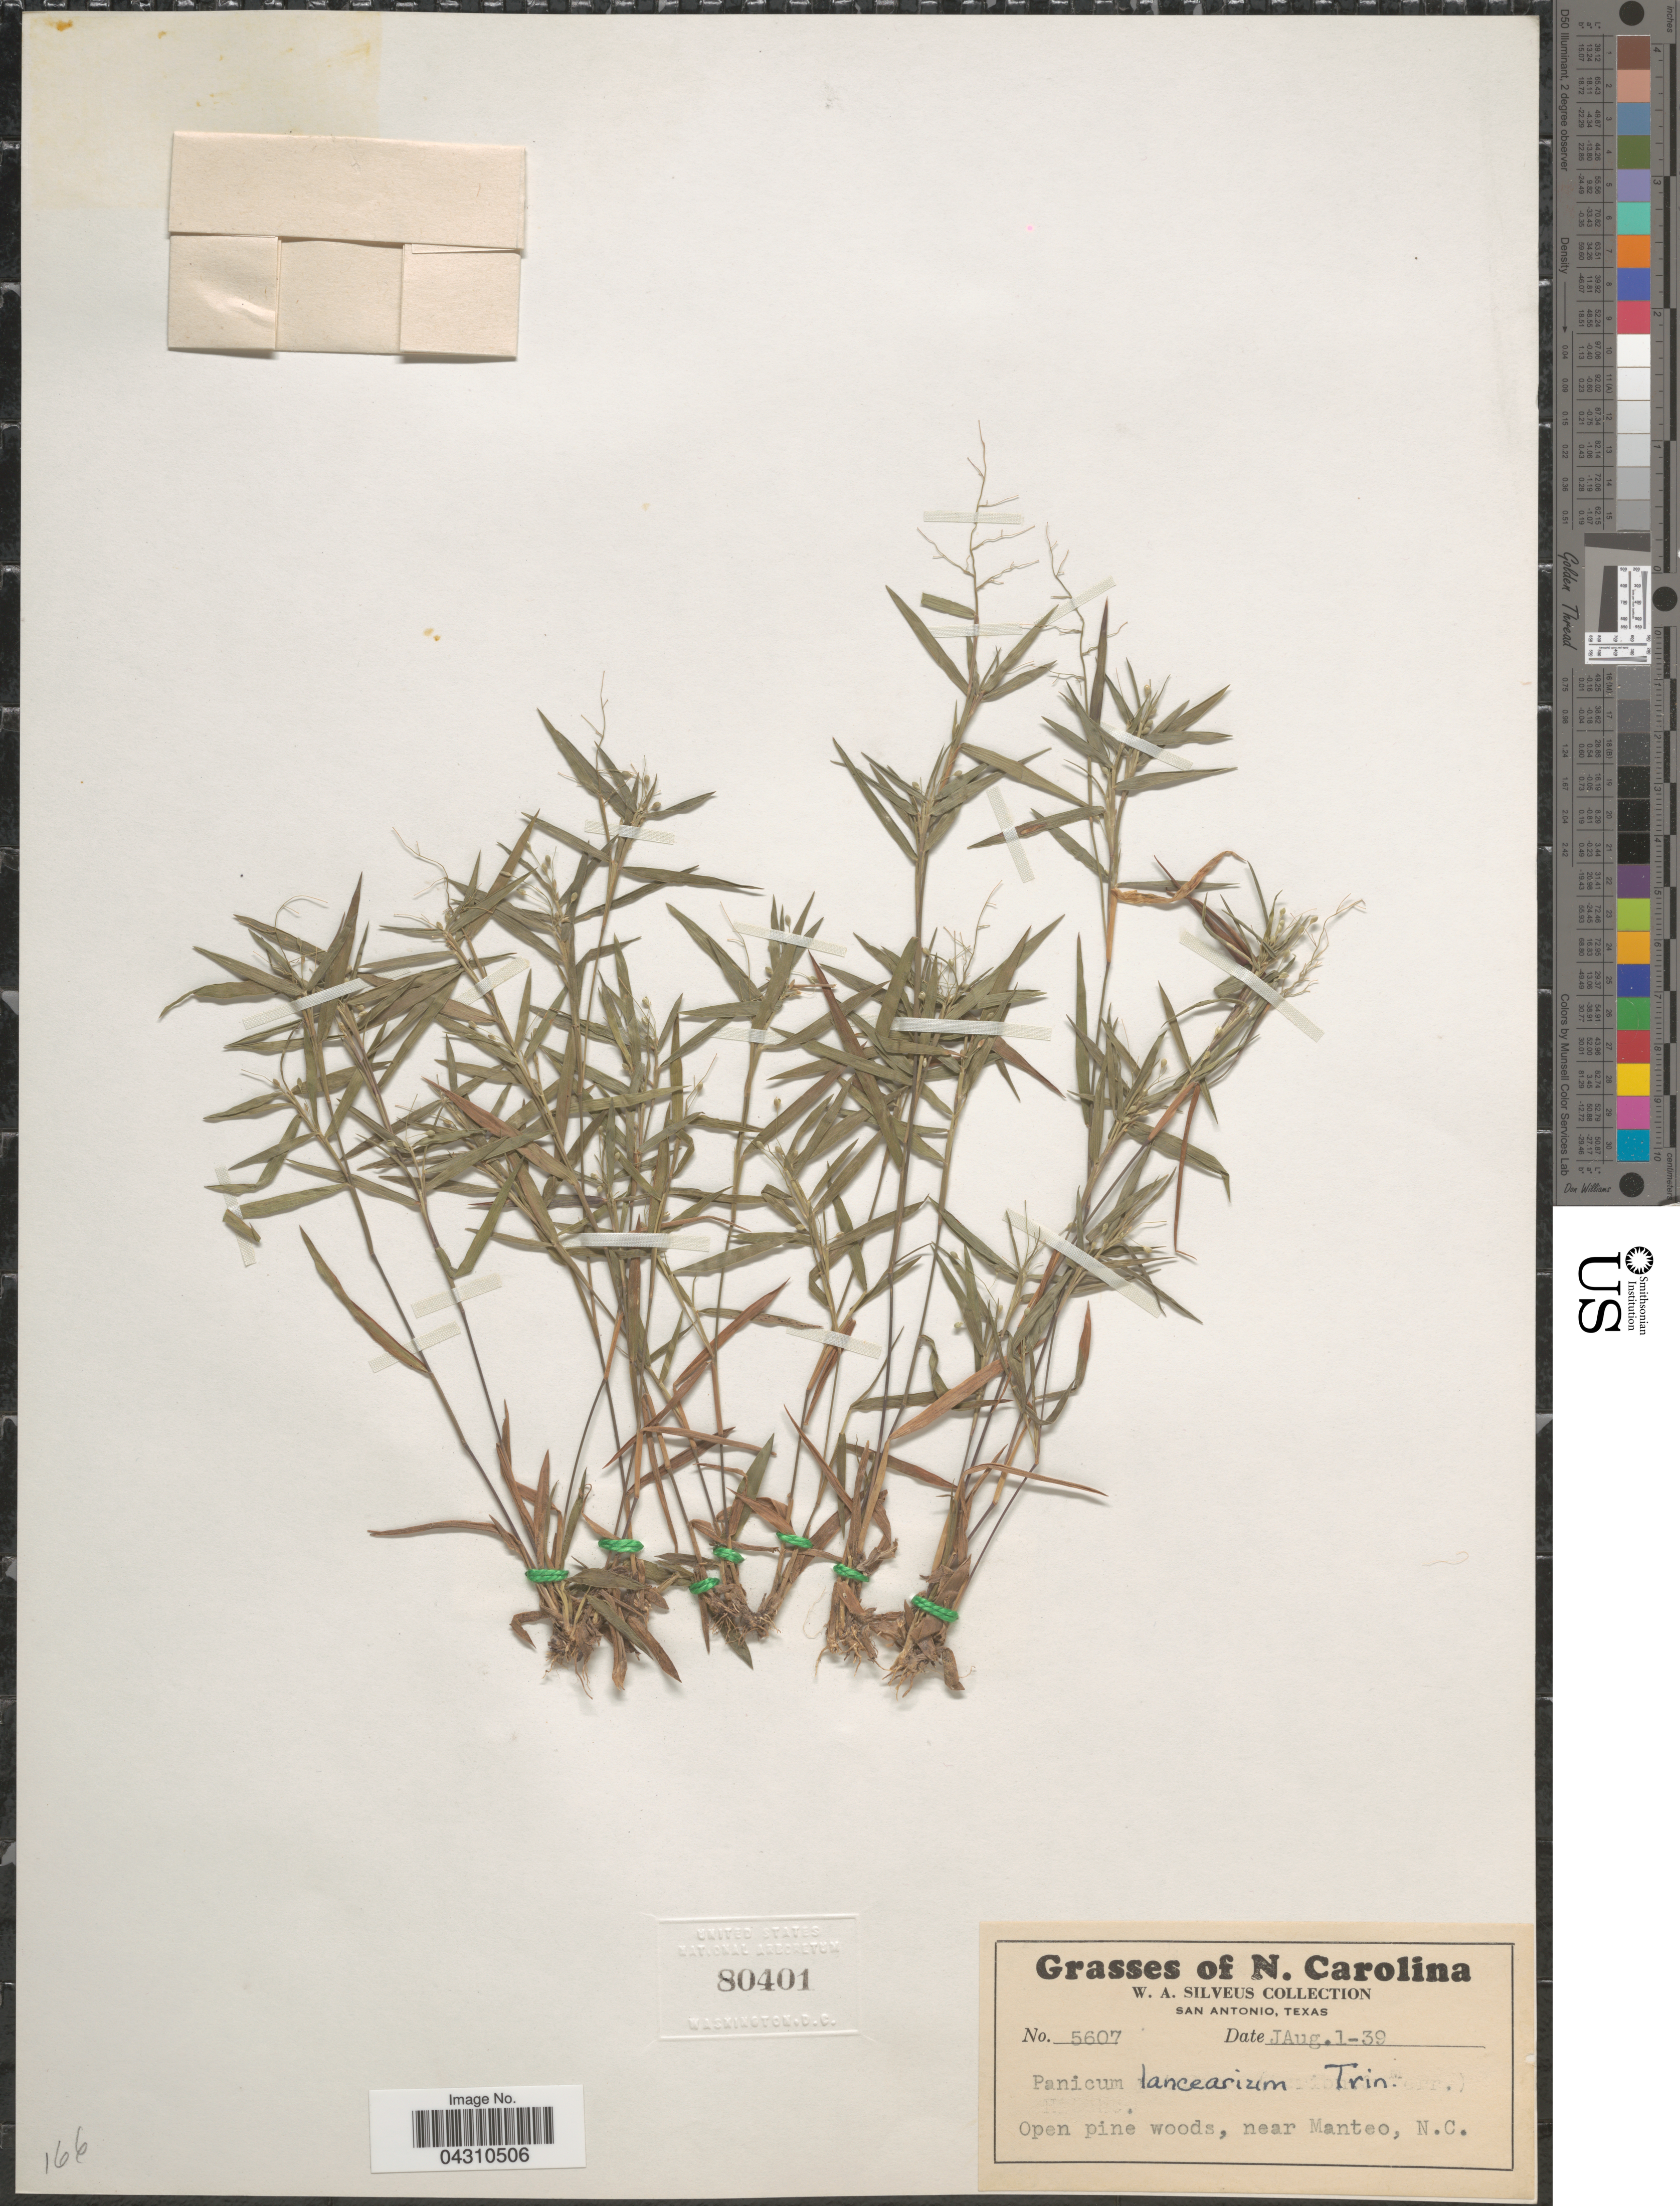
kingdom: Plantae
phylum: Tracheophyta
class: Liliopsida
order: Poales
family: Poaceae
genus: Dichanthelium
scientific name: Dichanthelium portoricense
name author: (Desv. ex Ham.) B.F. Hansen & Wunderlin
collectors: W. Silveus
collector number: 5607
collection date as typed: Transcribed d/m/y: 1/8/39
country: United States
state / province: North Carolina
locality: Open pine woods, near Manteo.